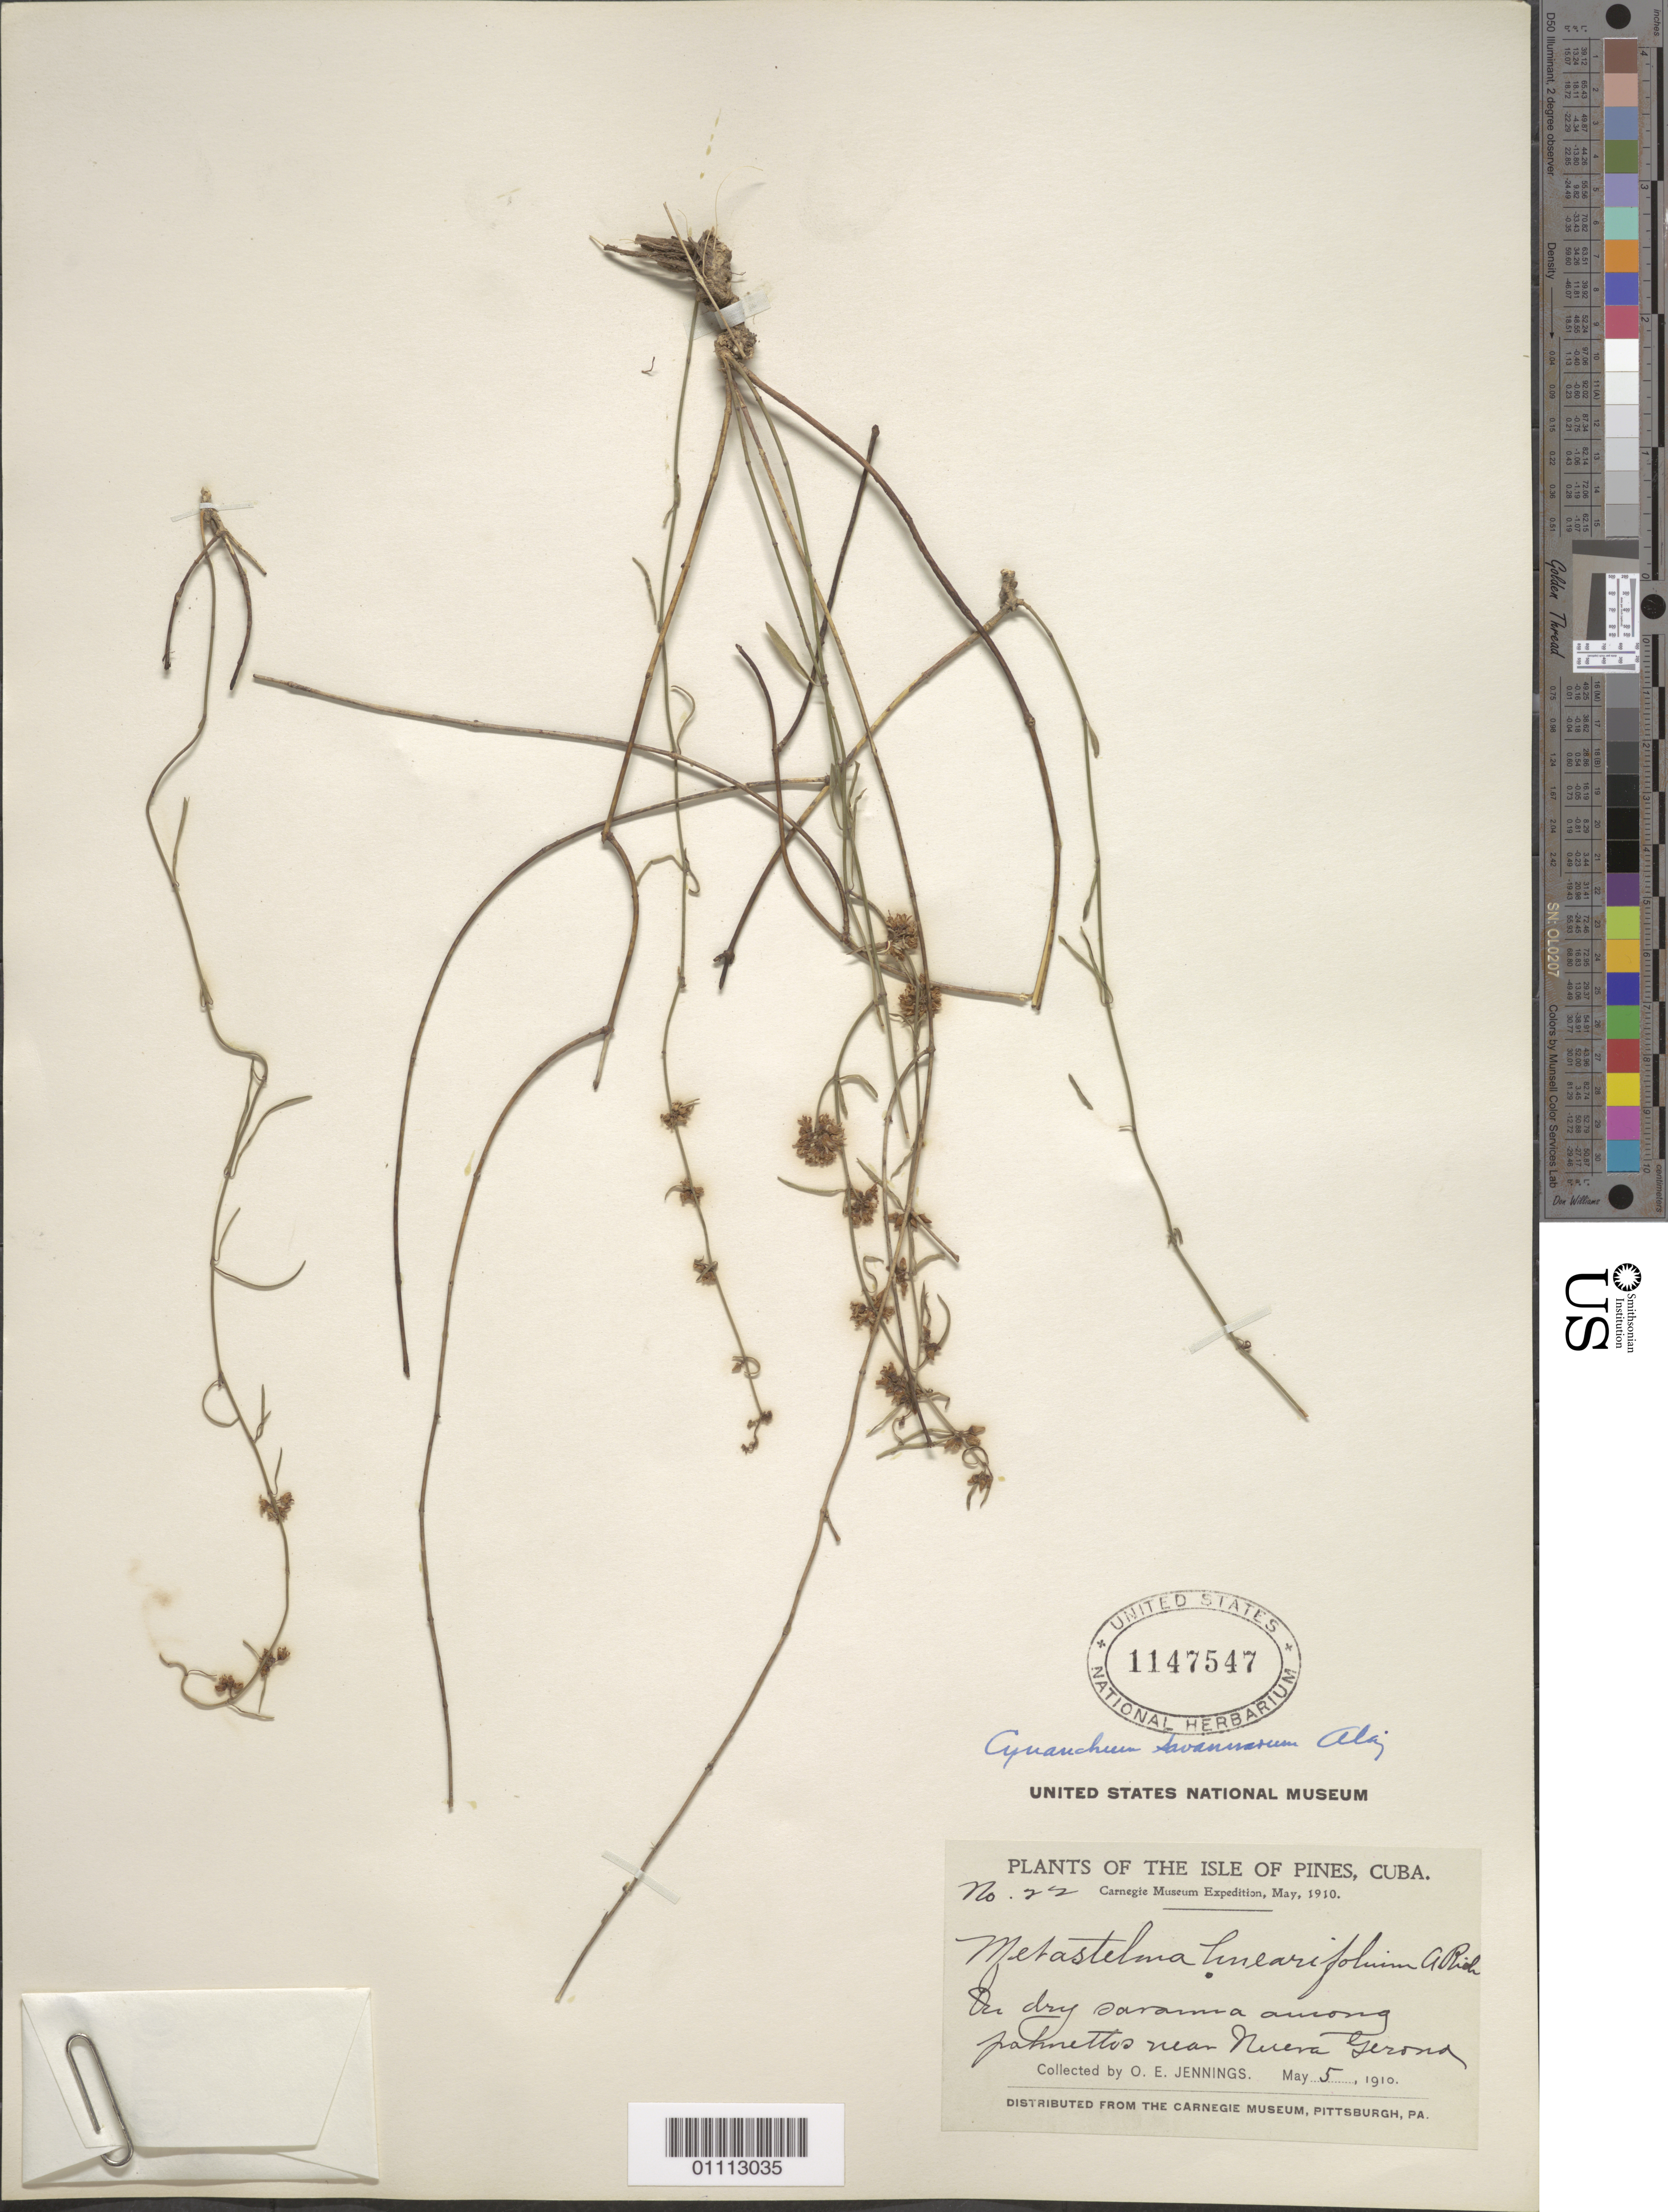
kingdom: Plantae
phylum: Tracheophyta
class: Magnoliopsida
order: Gentianales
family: Apocynaceae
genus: Cynanchum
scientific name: Cynanchum savannarum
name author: Alain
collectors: O. E. Jennings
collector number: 22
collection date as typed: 05 May 1910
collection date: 1910-05-05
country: Cuba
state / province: Isla de La Juventud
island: Isla de la Juventud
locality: On dry savanna among pahnettae near Nueva Gerona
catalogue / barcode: US 1147547